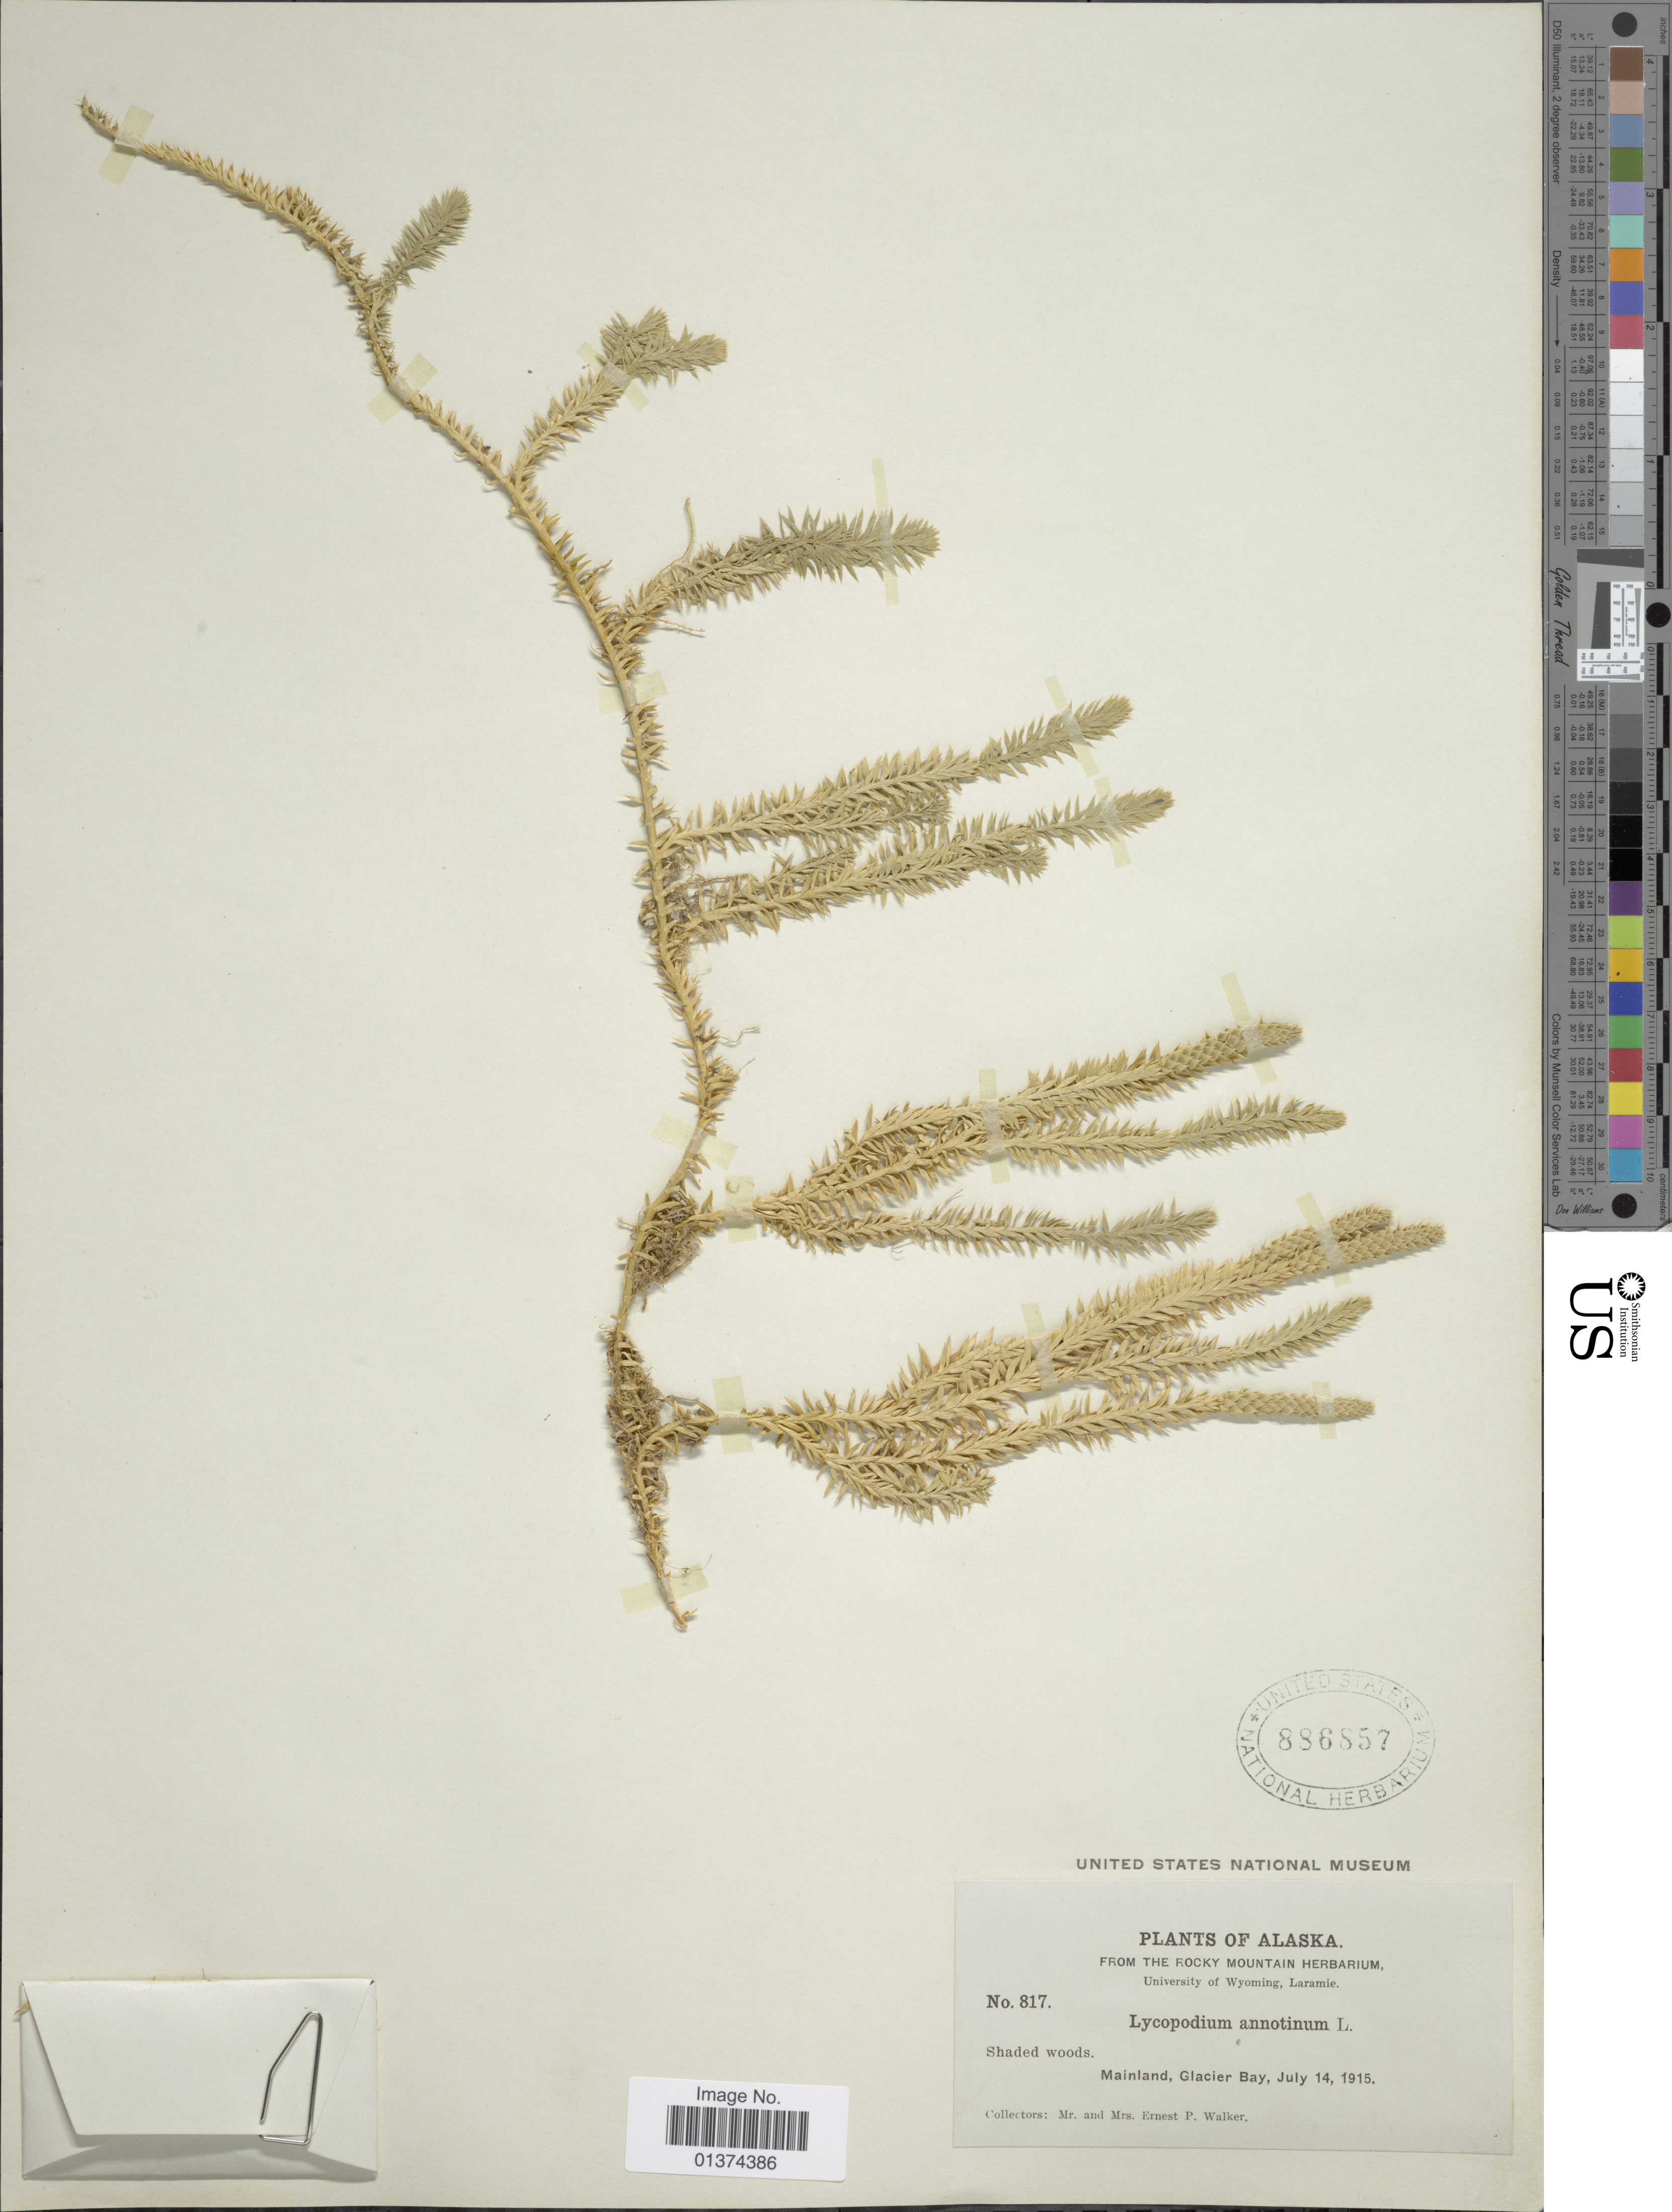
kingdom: Plantae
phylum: Tracheophyta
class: Lycopodiopsida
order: Lycopodiales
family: Lycopodiaceae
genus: Spinulum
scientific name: Spinulum annotinum subsp. annotinum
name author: (L.) A. Haines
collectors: E. P. Walker & E. P. Walker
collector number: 817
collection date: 1915-07-14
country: United States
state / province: Alaska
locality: Mainland, Glacier Bay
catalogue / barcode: US 886857